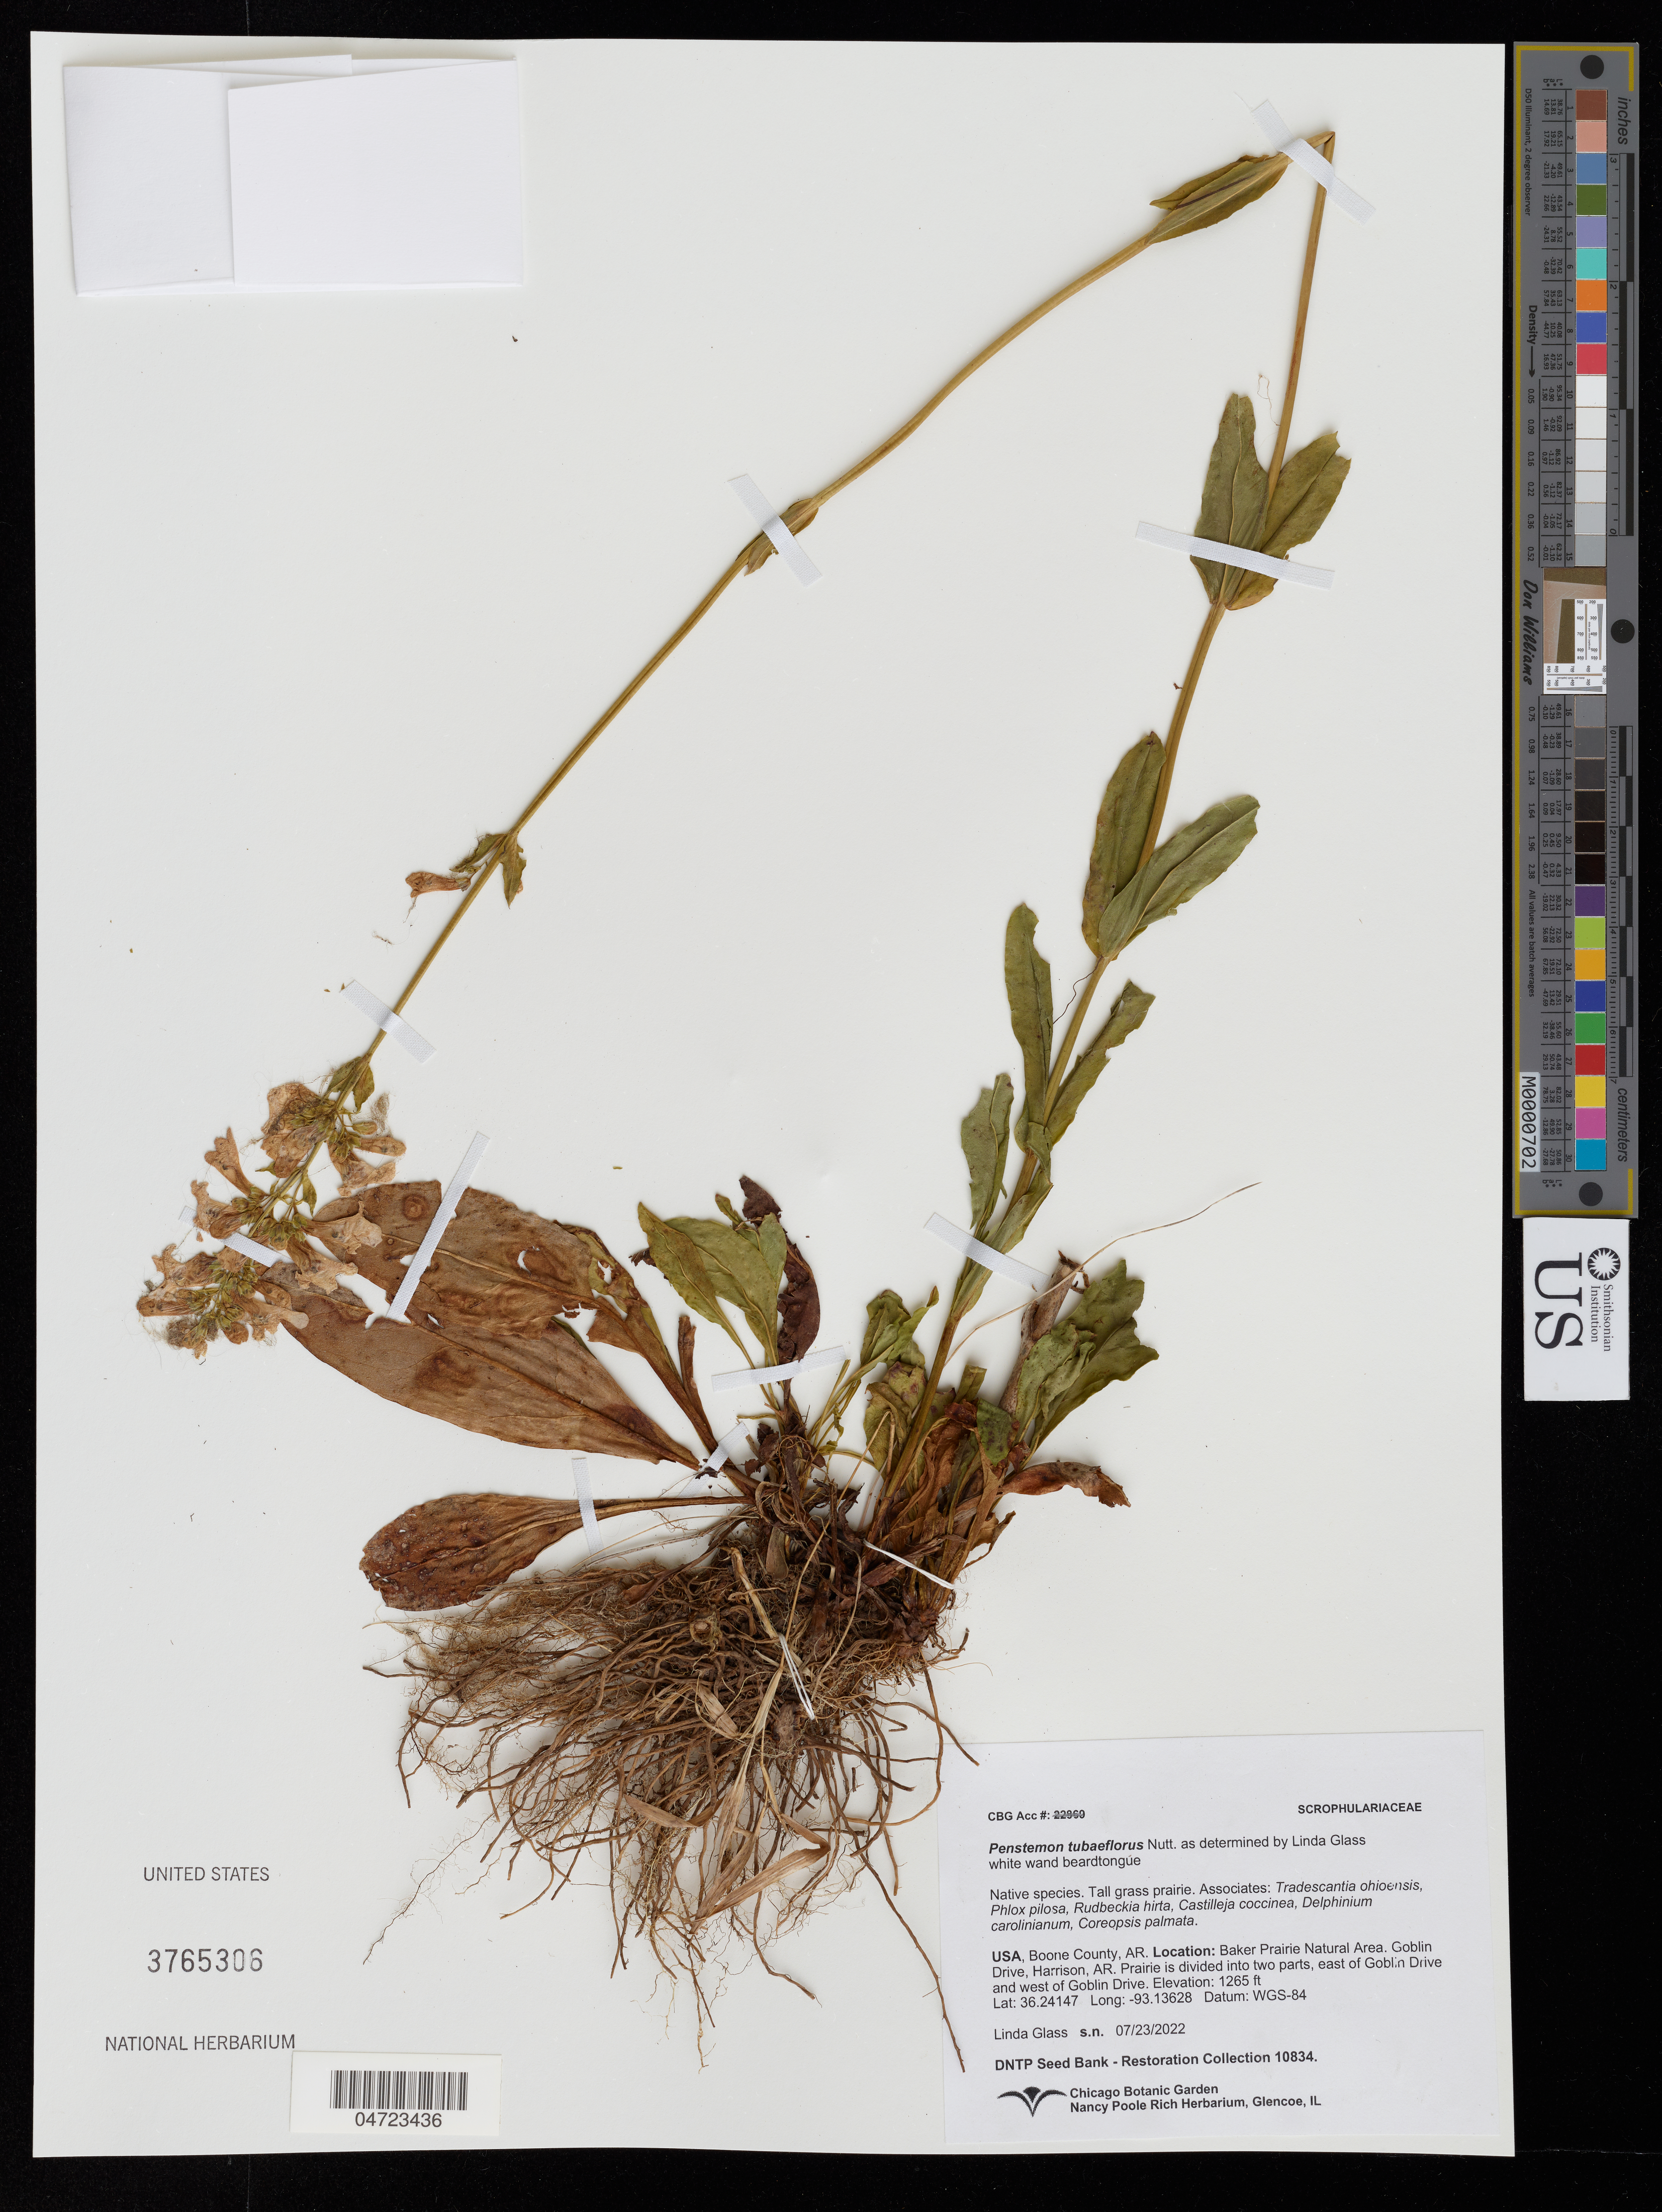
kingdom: Plantae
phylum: Tracheophyta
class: Magnoliopsida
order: Lamiales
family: Plantaginaceae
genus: Penstemon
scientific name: Penstemon tubaeflorus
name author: Nutt.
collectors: L. Glass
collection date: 2022-07-23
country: United States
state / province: Arkansas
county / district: Boone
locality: Boone County. Baker Prairie Natural Area. Goblin Drive, Harrison, AR. Prairie is divided into two parts, east of Goblin Drive and west of Goblin Drive.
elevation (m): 386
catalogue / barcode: US 3765306